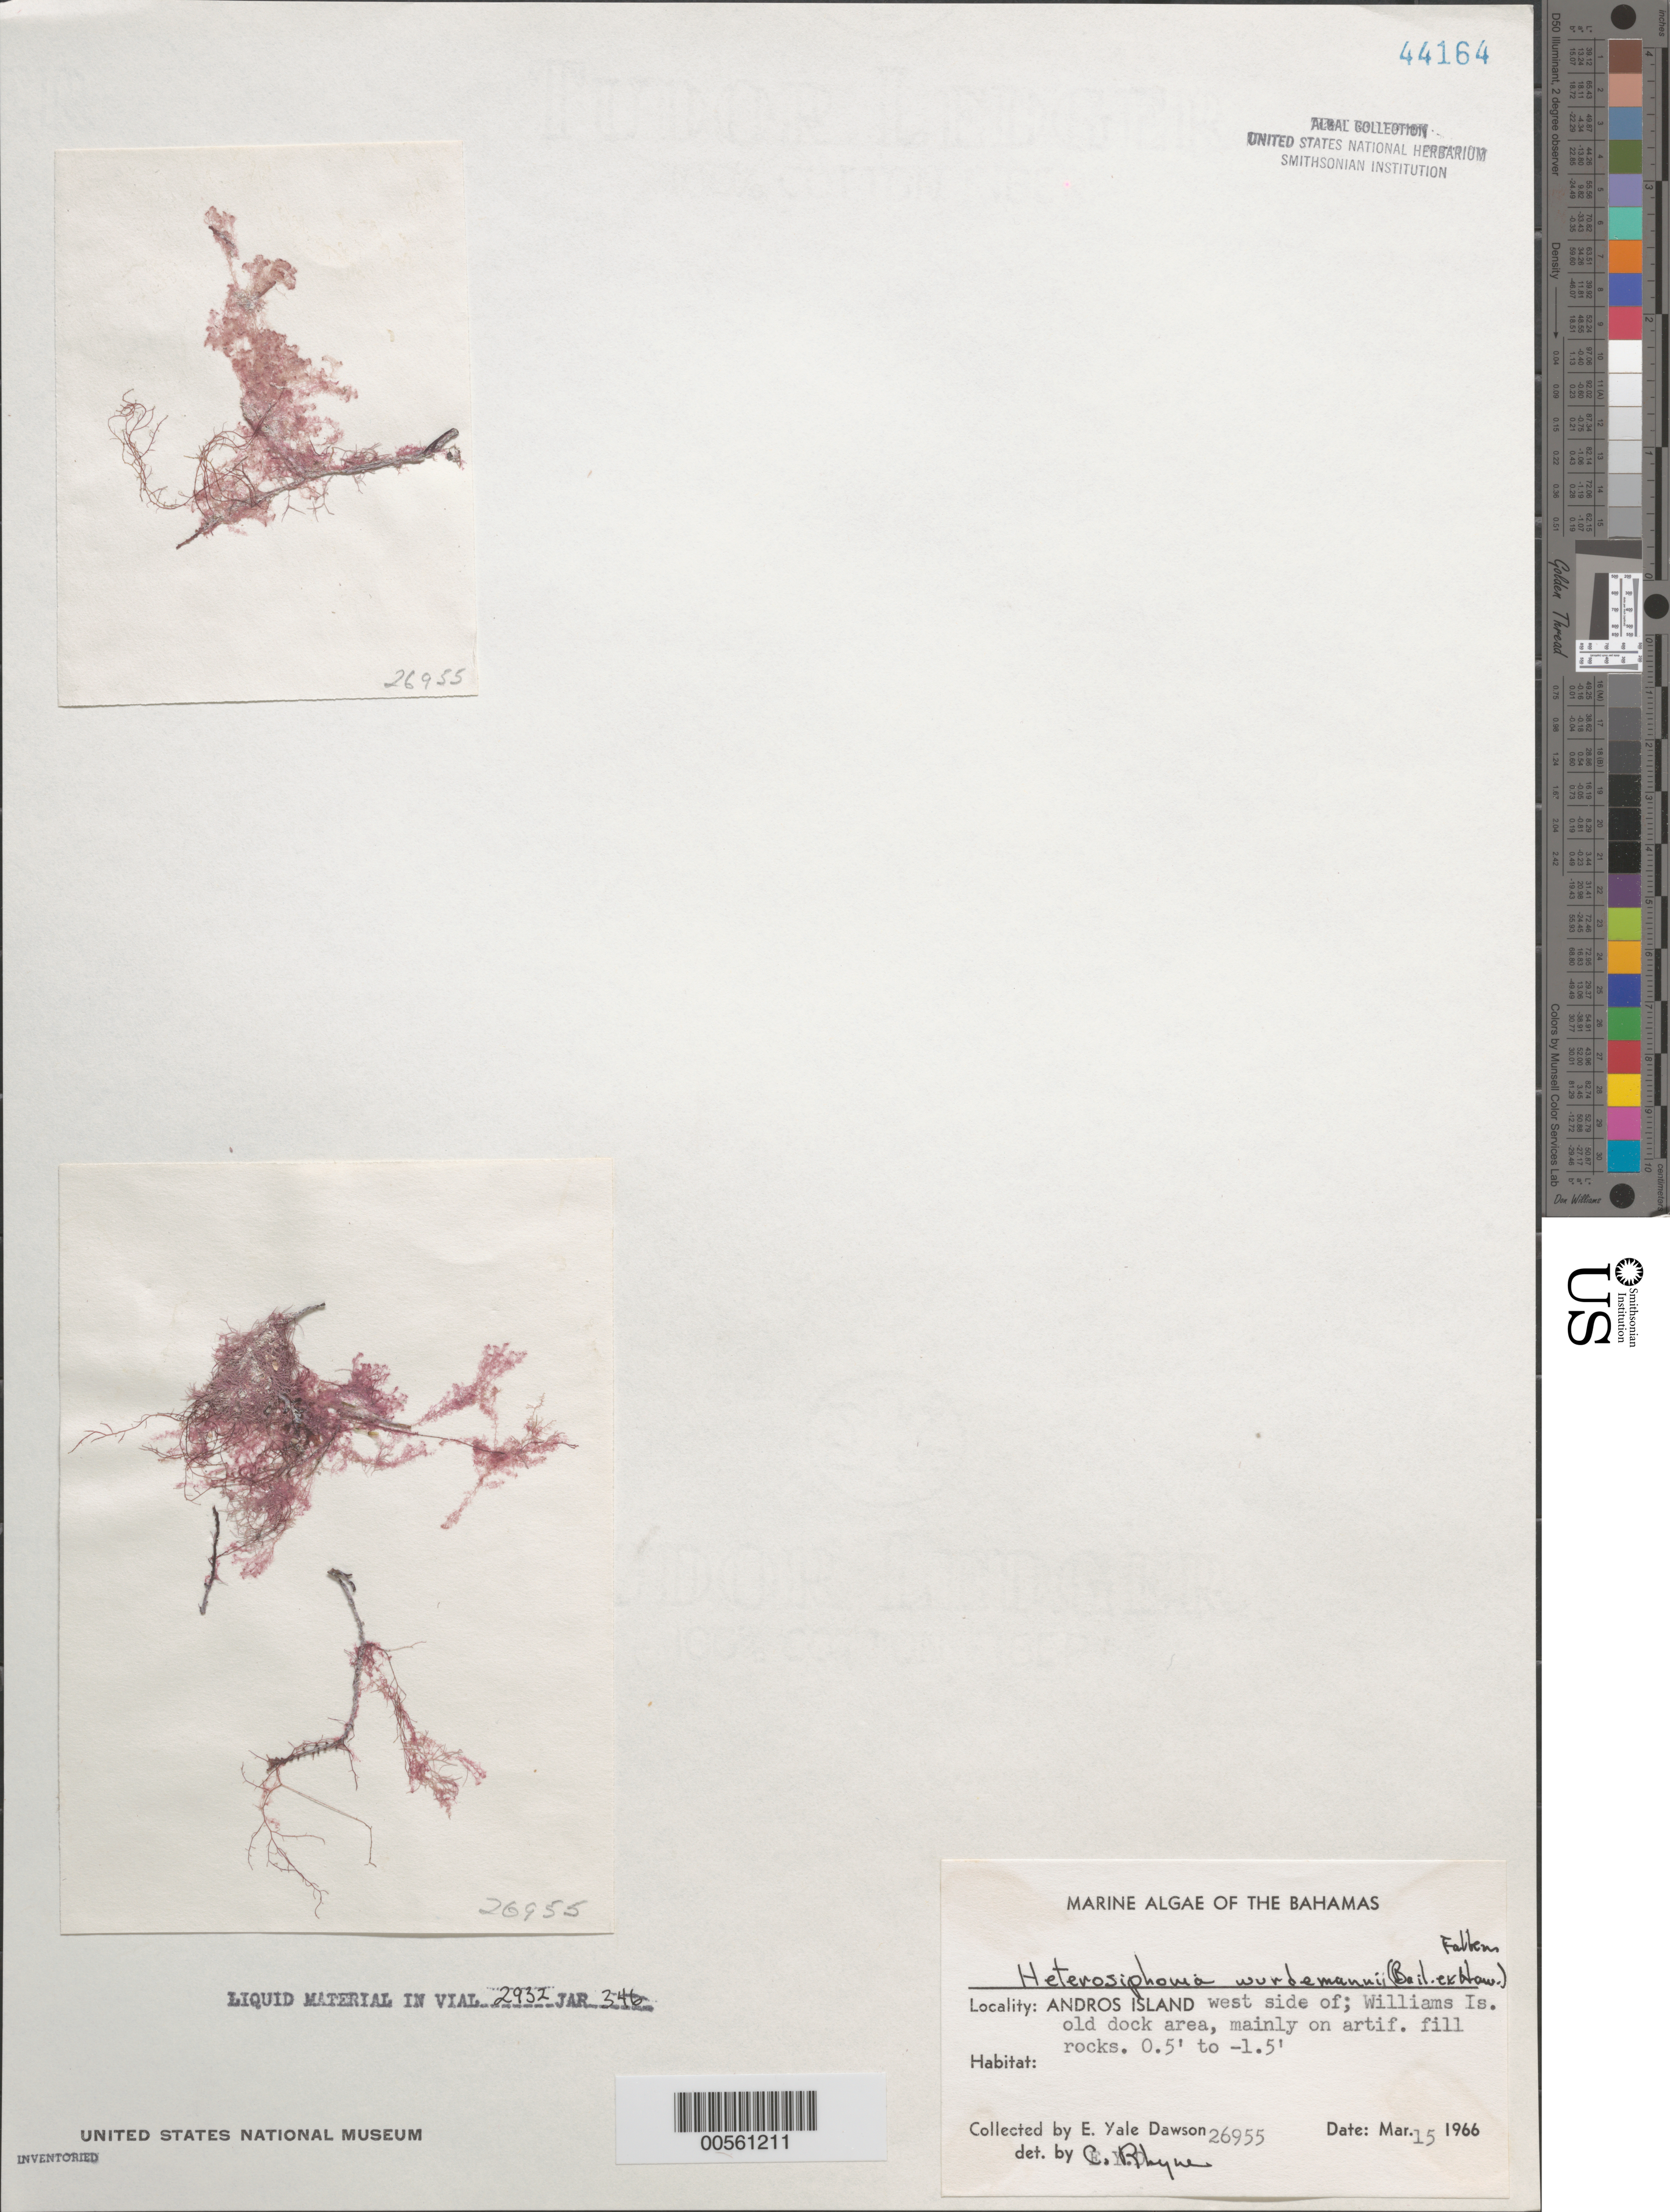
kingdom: Plantae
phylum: Rhodophyta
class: Florideophyceae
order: Ceramiales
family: Dasyaceae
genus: Heterosiphonia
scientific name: Heterosiphonia crispella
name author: (C. Agardh) M.J. Wynne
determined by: Algae name updating Project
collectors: E. Y. Dawson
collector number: EYD 26955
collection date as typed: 15 Mar 1966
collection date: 1966-03-15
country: Bahamas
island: Andros Island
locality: West side of Andros Island, Williams Island old dock area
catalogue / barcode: US 44164